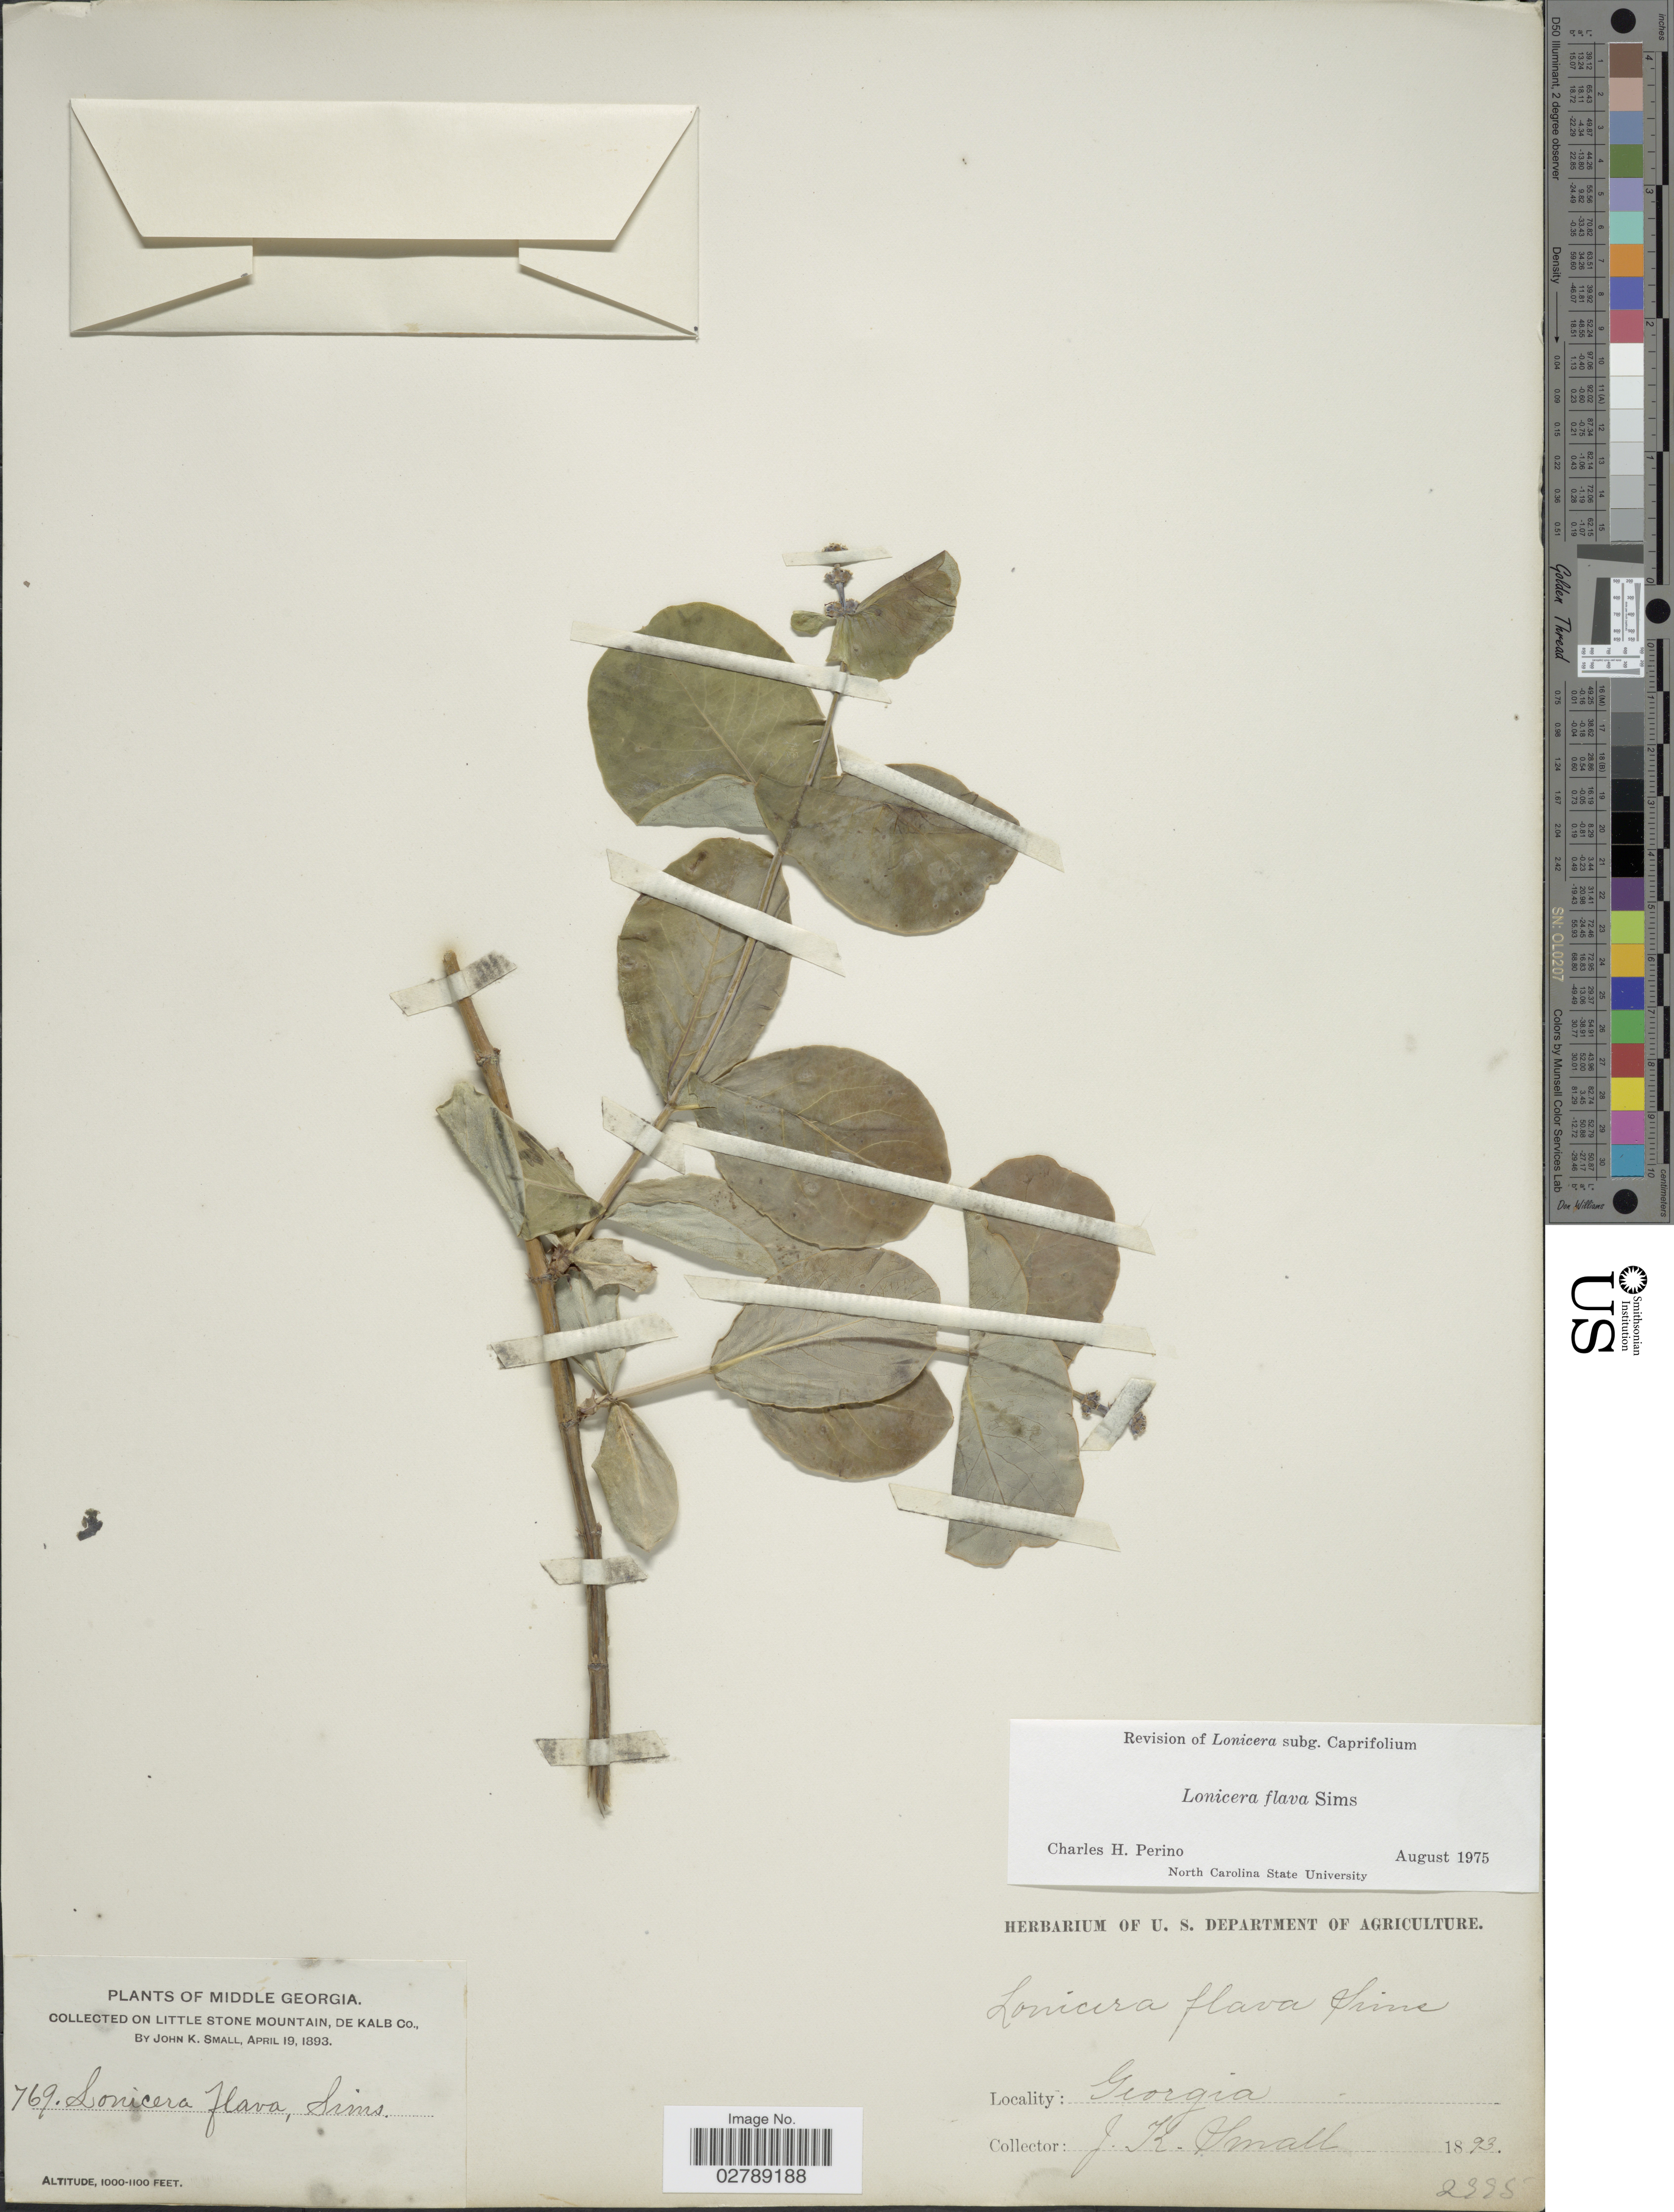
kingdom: Plantae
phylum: Tracheophyta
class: Magnoliopsida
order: Dipsacales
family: Caprifoliaceae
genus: Lonicera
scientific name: Lonicera flava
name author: Sims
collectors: J. K. Small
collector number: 769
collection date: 1893-04-19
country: United States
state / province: Georgia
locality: Middle Georgia. On Little Stone Mountain, De Kalb Co.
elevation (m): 305